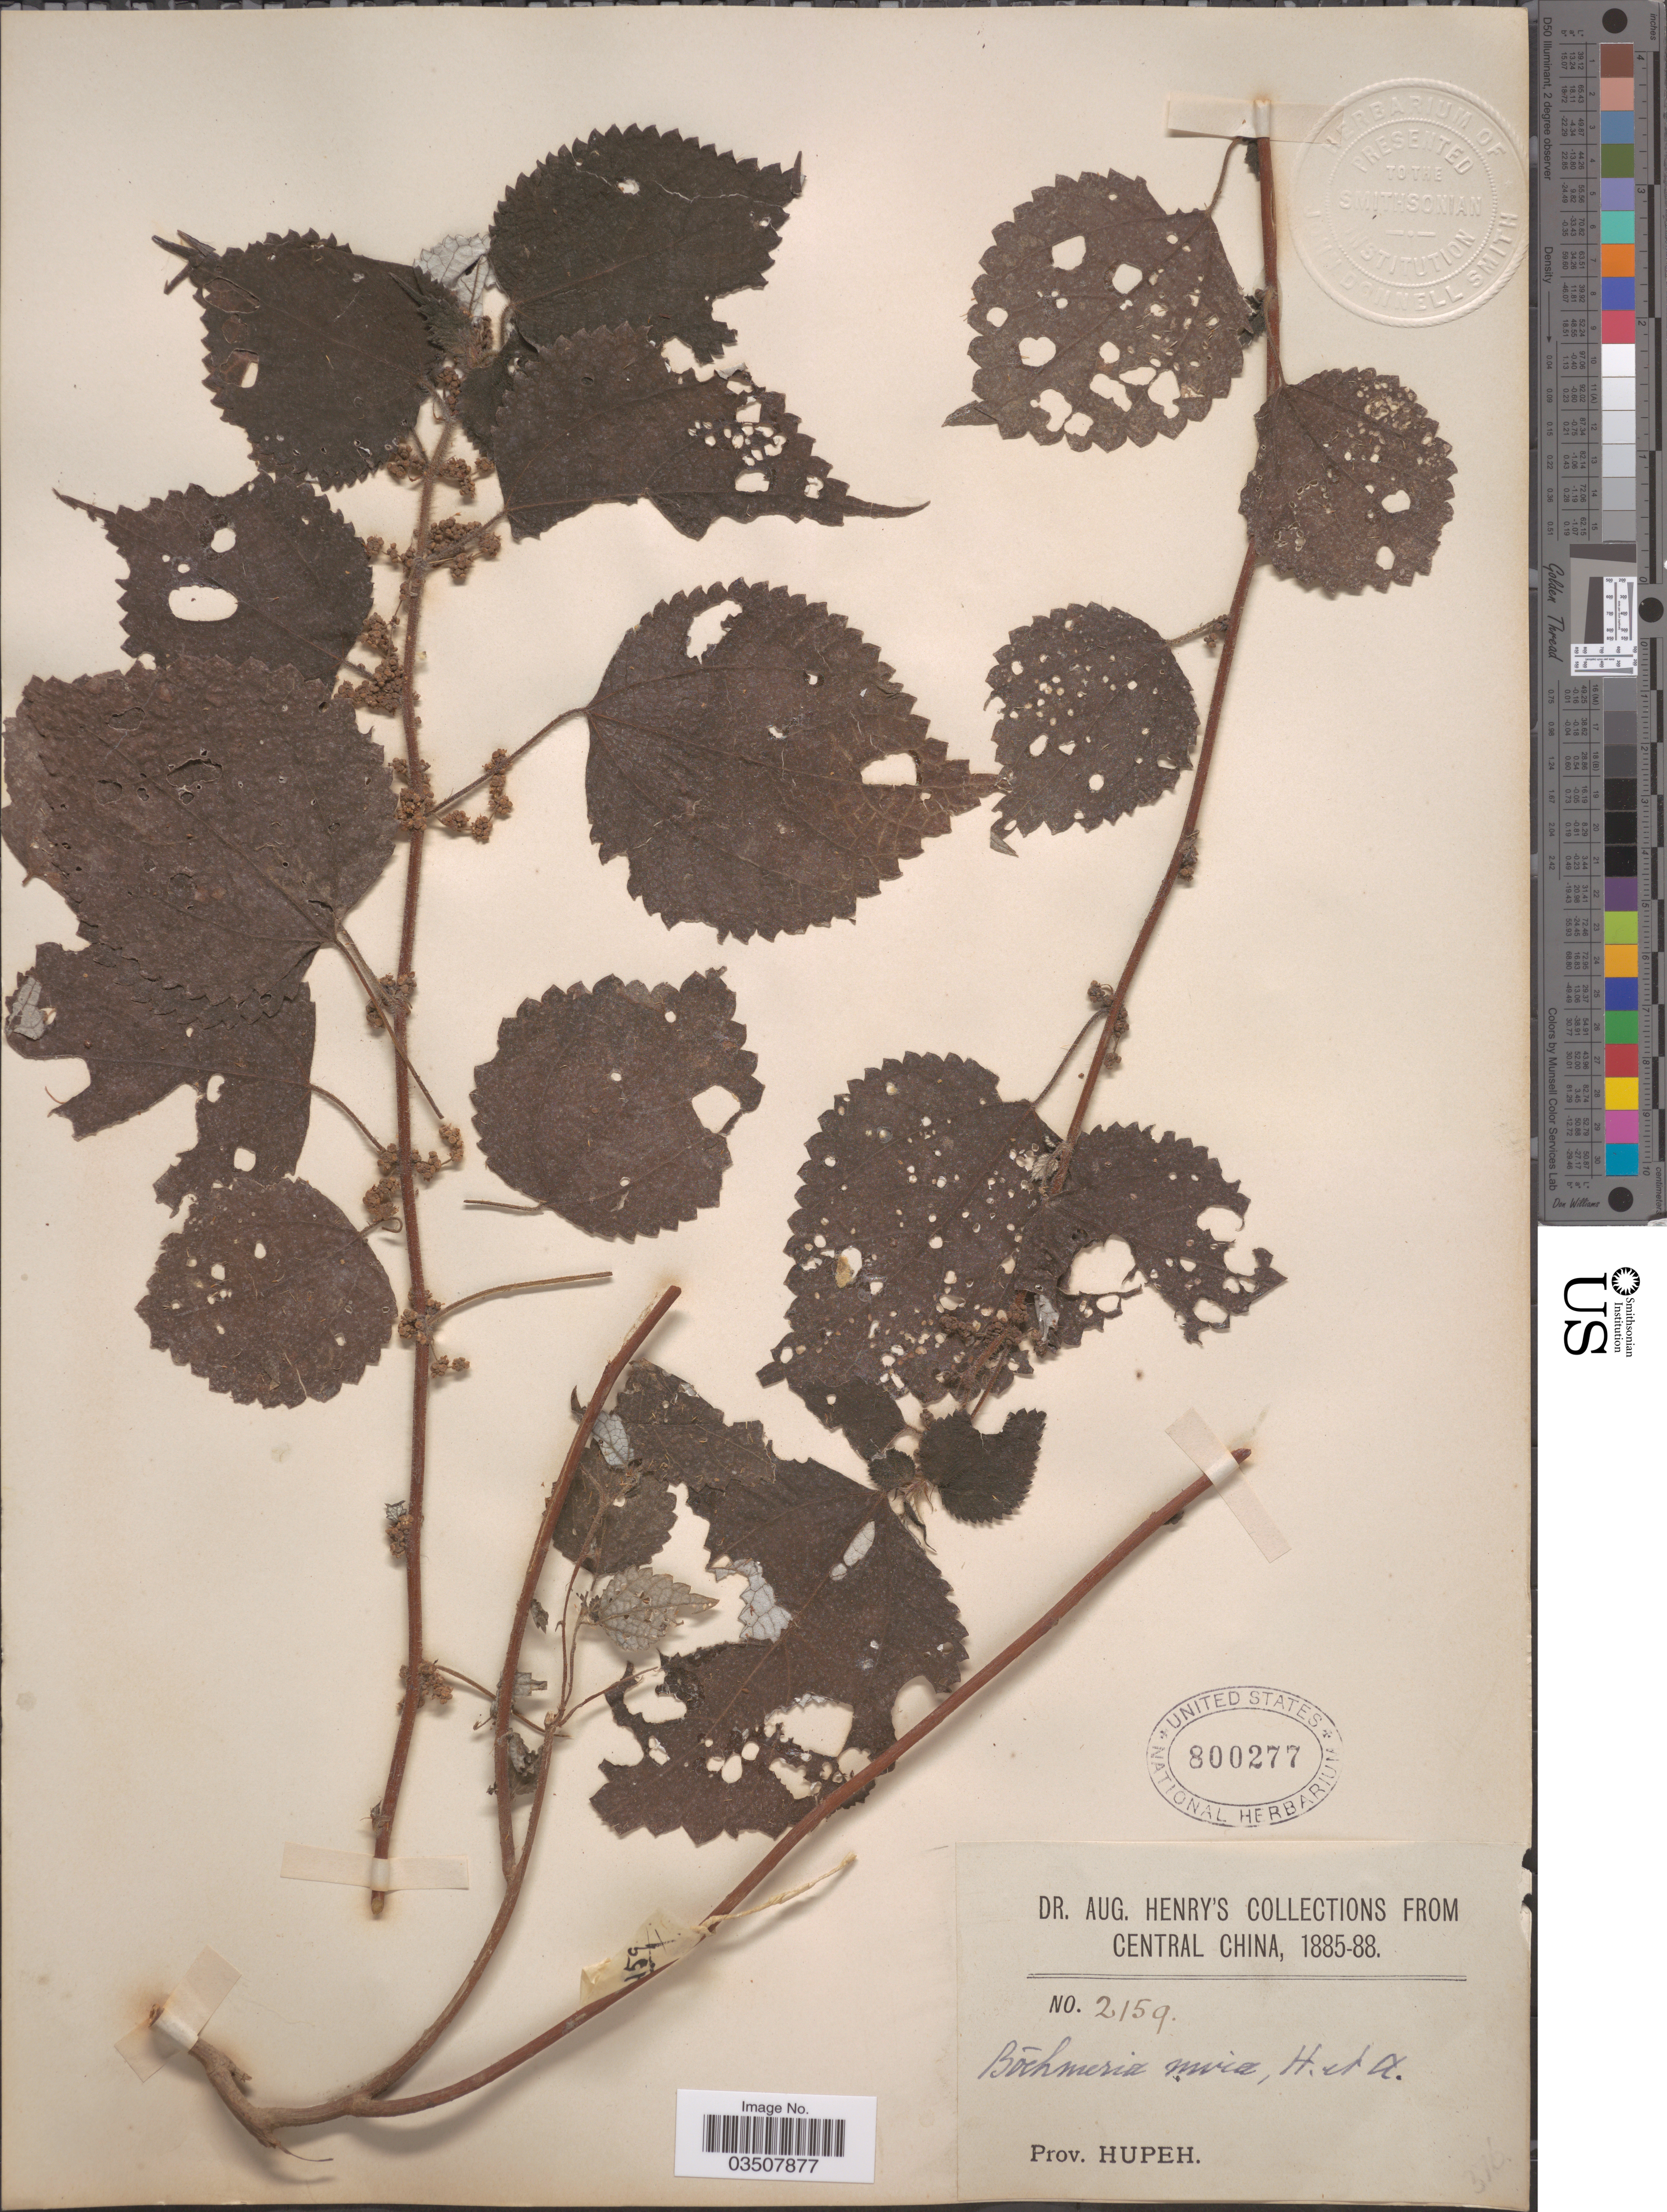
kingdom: Plantae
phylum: Tracheophyta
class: Magnoliopsida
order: Rosales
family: Urticaceae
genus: Boehmeria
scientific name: Boehmeria nivea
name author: (L.) Gaudich.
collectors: A. Henry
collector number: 2159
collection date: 1885/1888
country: China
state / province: Hubei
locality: Central China. Prov. Hupeh.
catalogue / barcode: US 800277